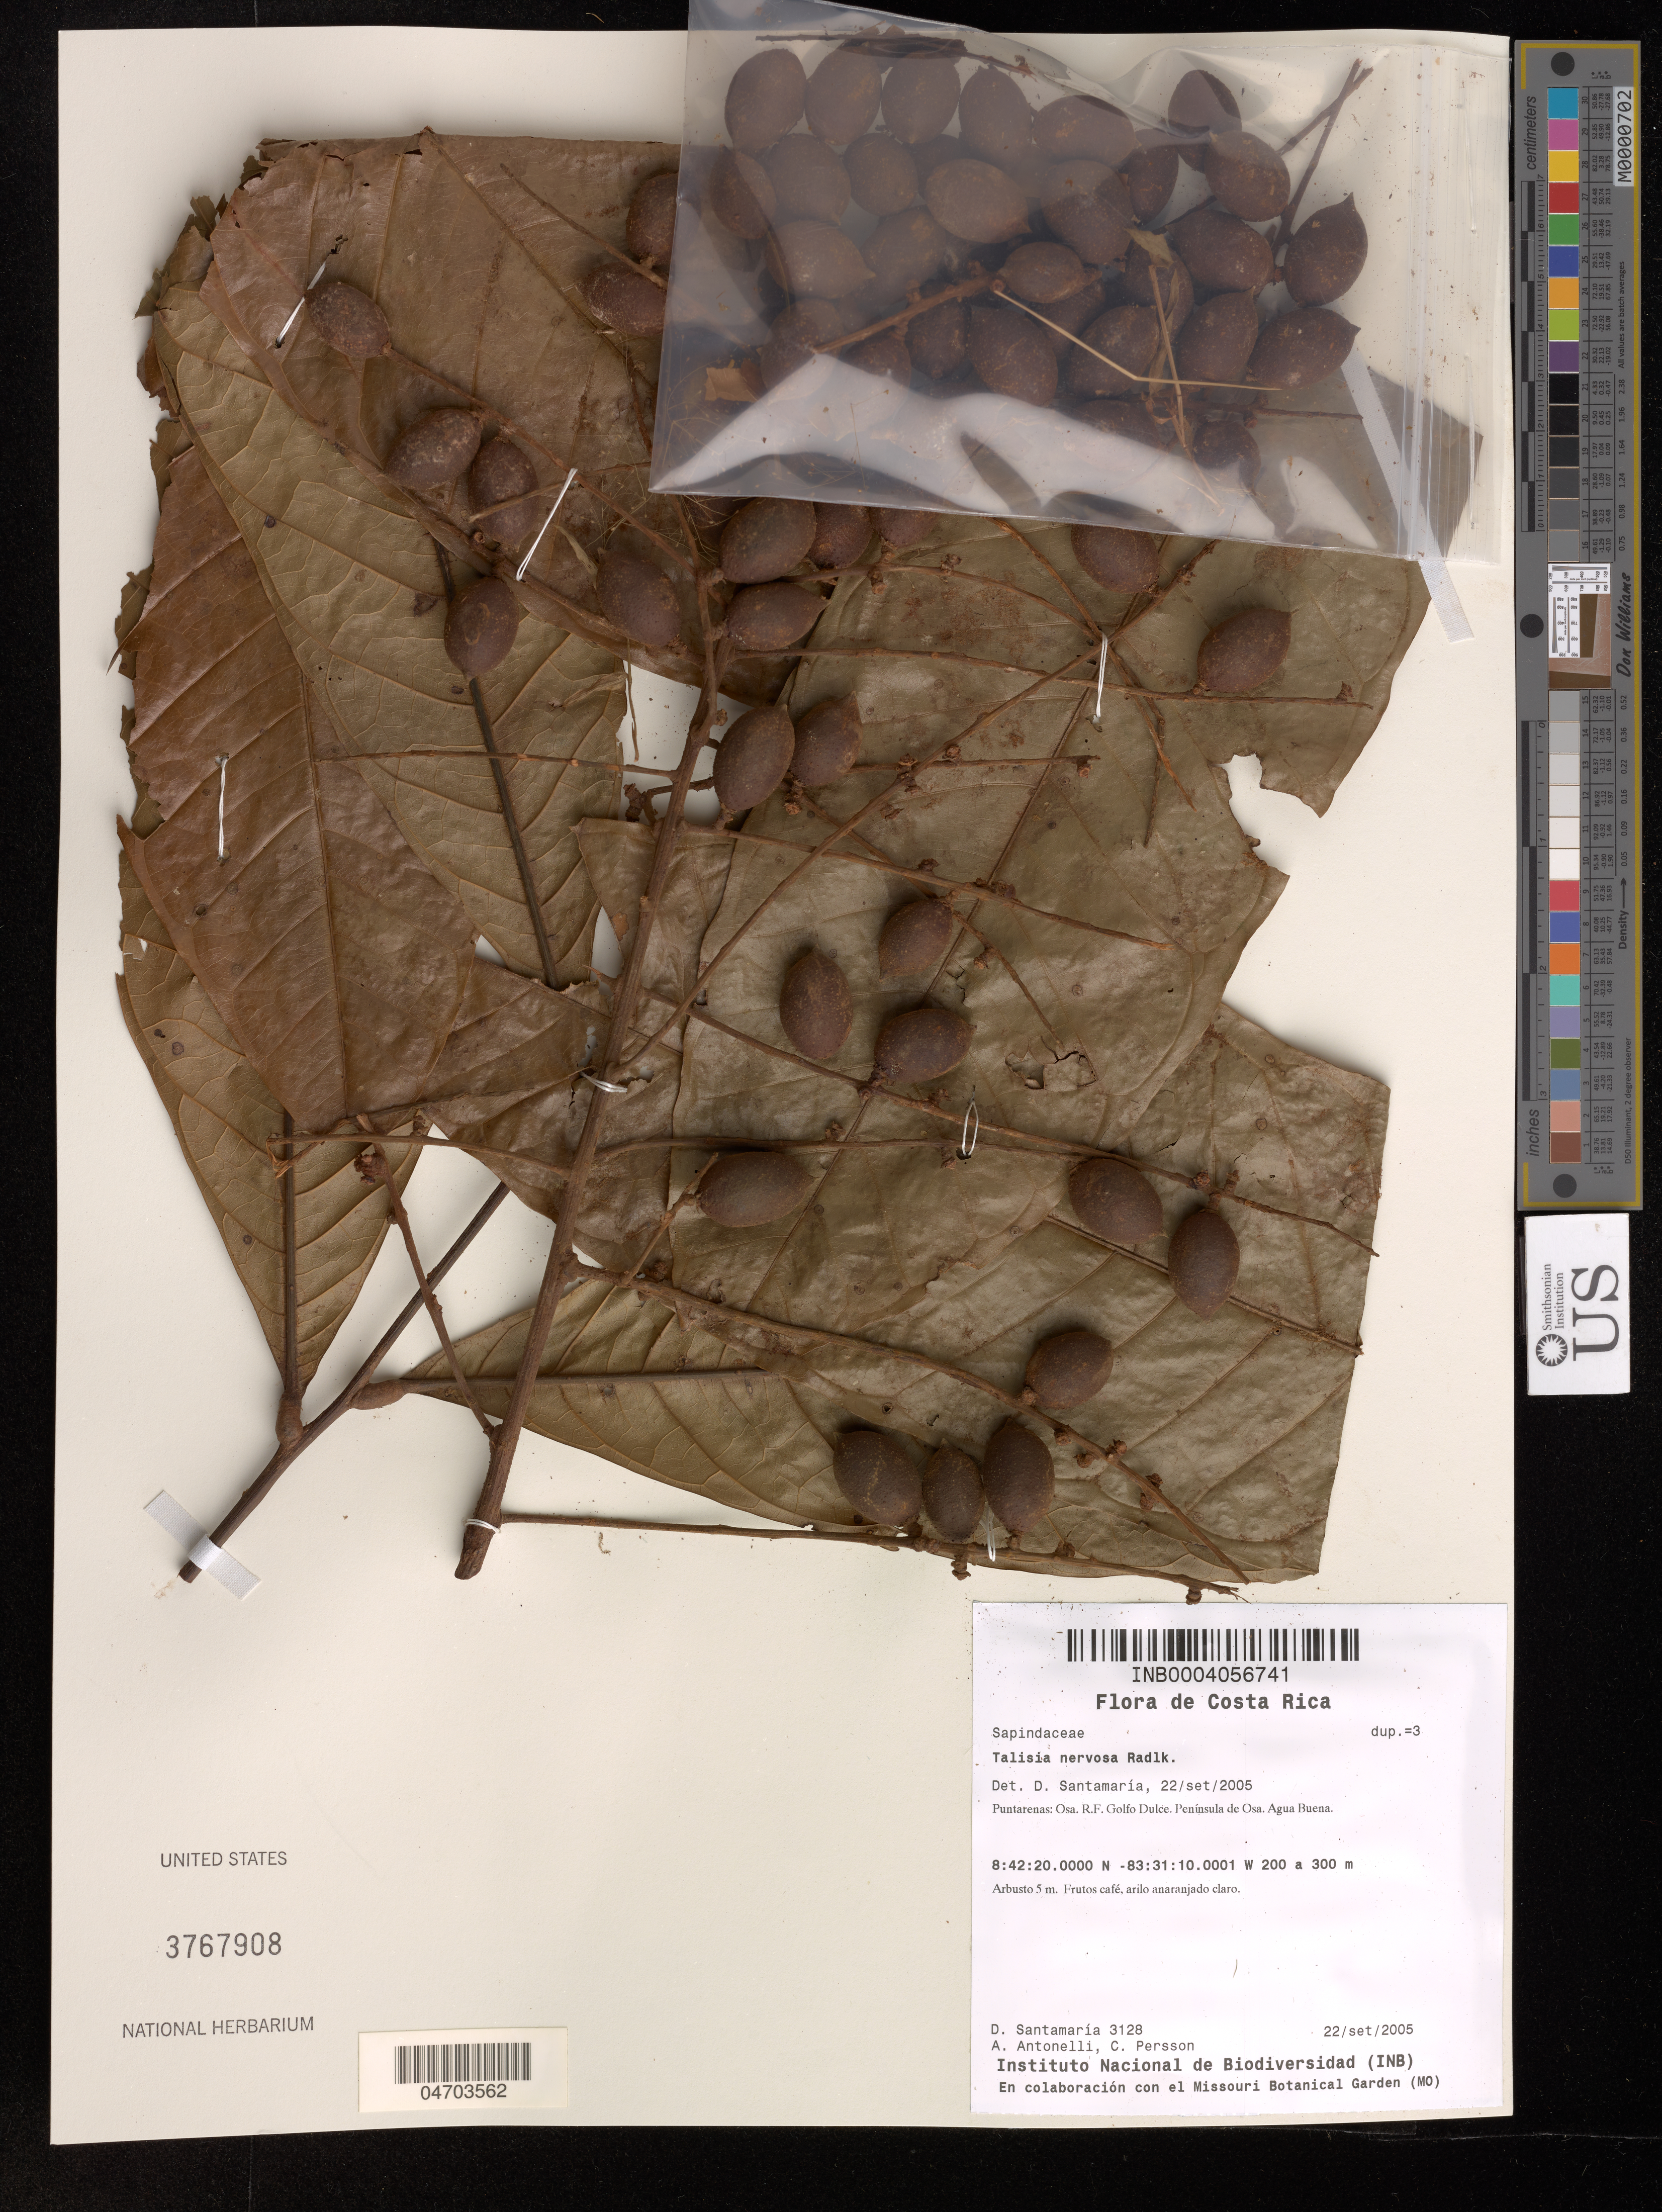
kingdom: Plantae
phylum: Tracheophyta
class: Magnoliopsida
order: Sapindales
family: Sapindaceae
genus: Talisia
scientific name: Talisia nervosa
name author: Radlk.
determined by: Santamaria, D.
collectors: D. Santamaria, A. Antonelli & C. Persson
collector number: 3128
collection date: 2005-09-22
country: Costa Rica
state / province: Puntarenas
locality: Osa. R.F. Golfo Dulce. Peninsula de Osa. Agua Buena.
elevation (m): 200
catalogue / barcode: US 3767908